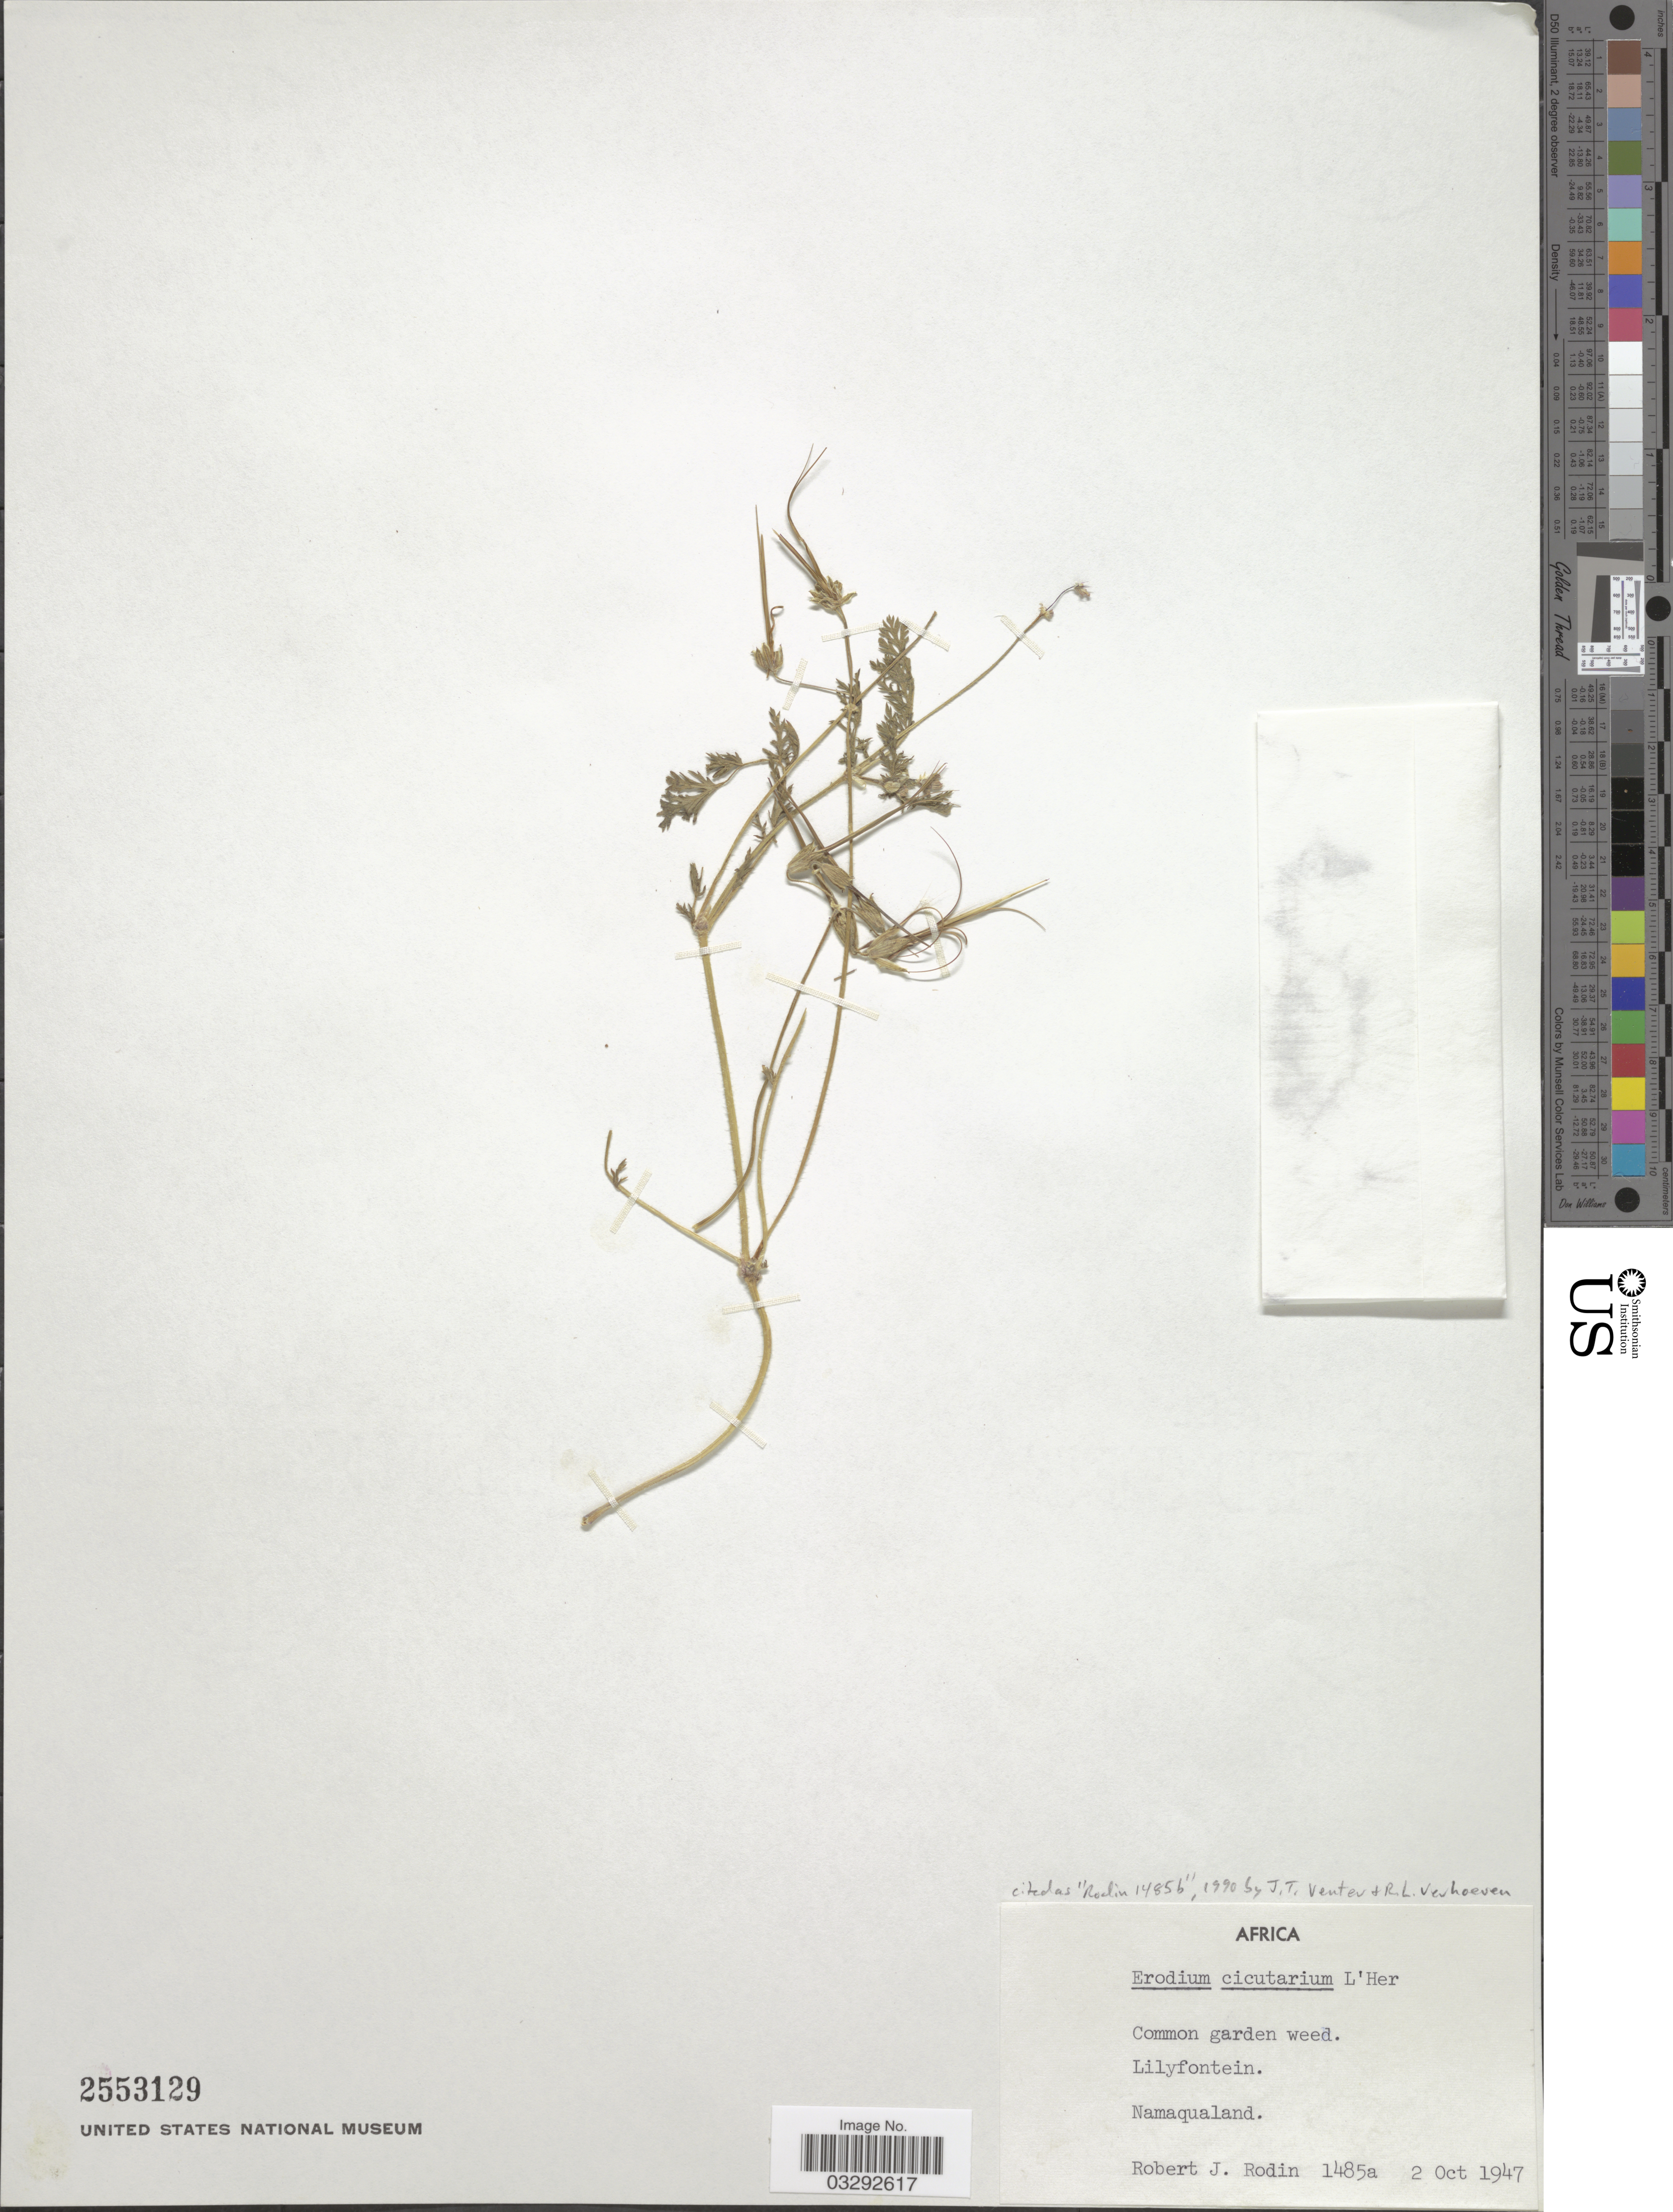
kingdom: Plantae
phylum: Tracheophyta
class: Magnoliopsida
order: Geraniales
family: Geraniaceae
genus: Erodium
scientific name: Erodium cicutarium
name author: (L.) L'Hér.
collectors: R. J. Rodin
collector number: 1485a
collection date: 1947-10-02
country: South Africa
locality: Africa. Lilyfontein. Namaqualand.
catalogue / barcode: US 2553129